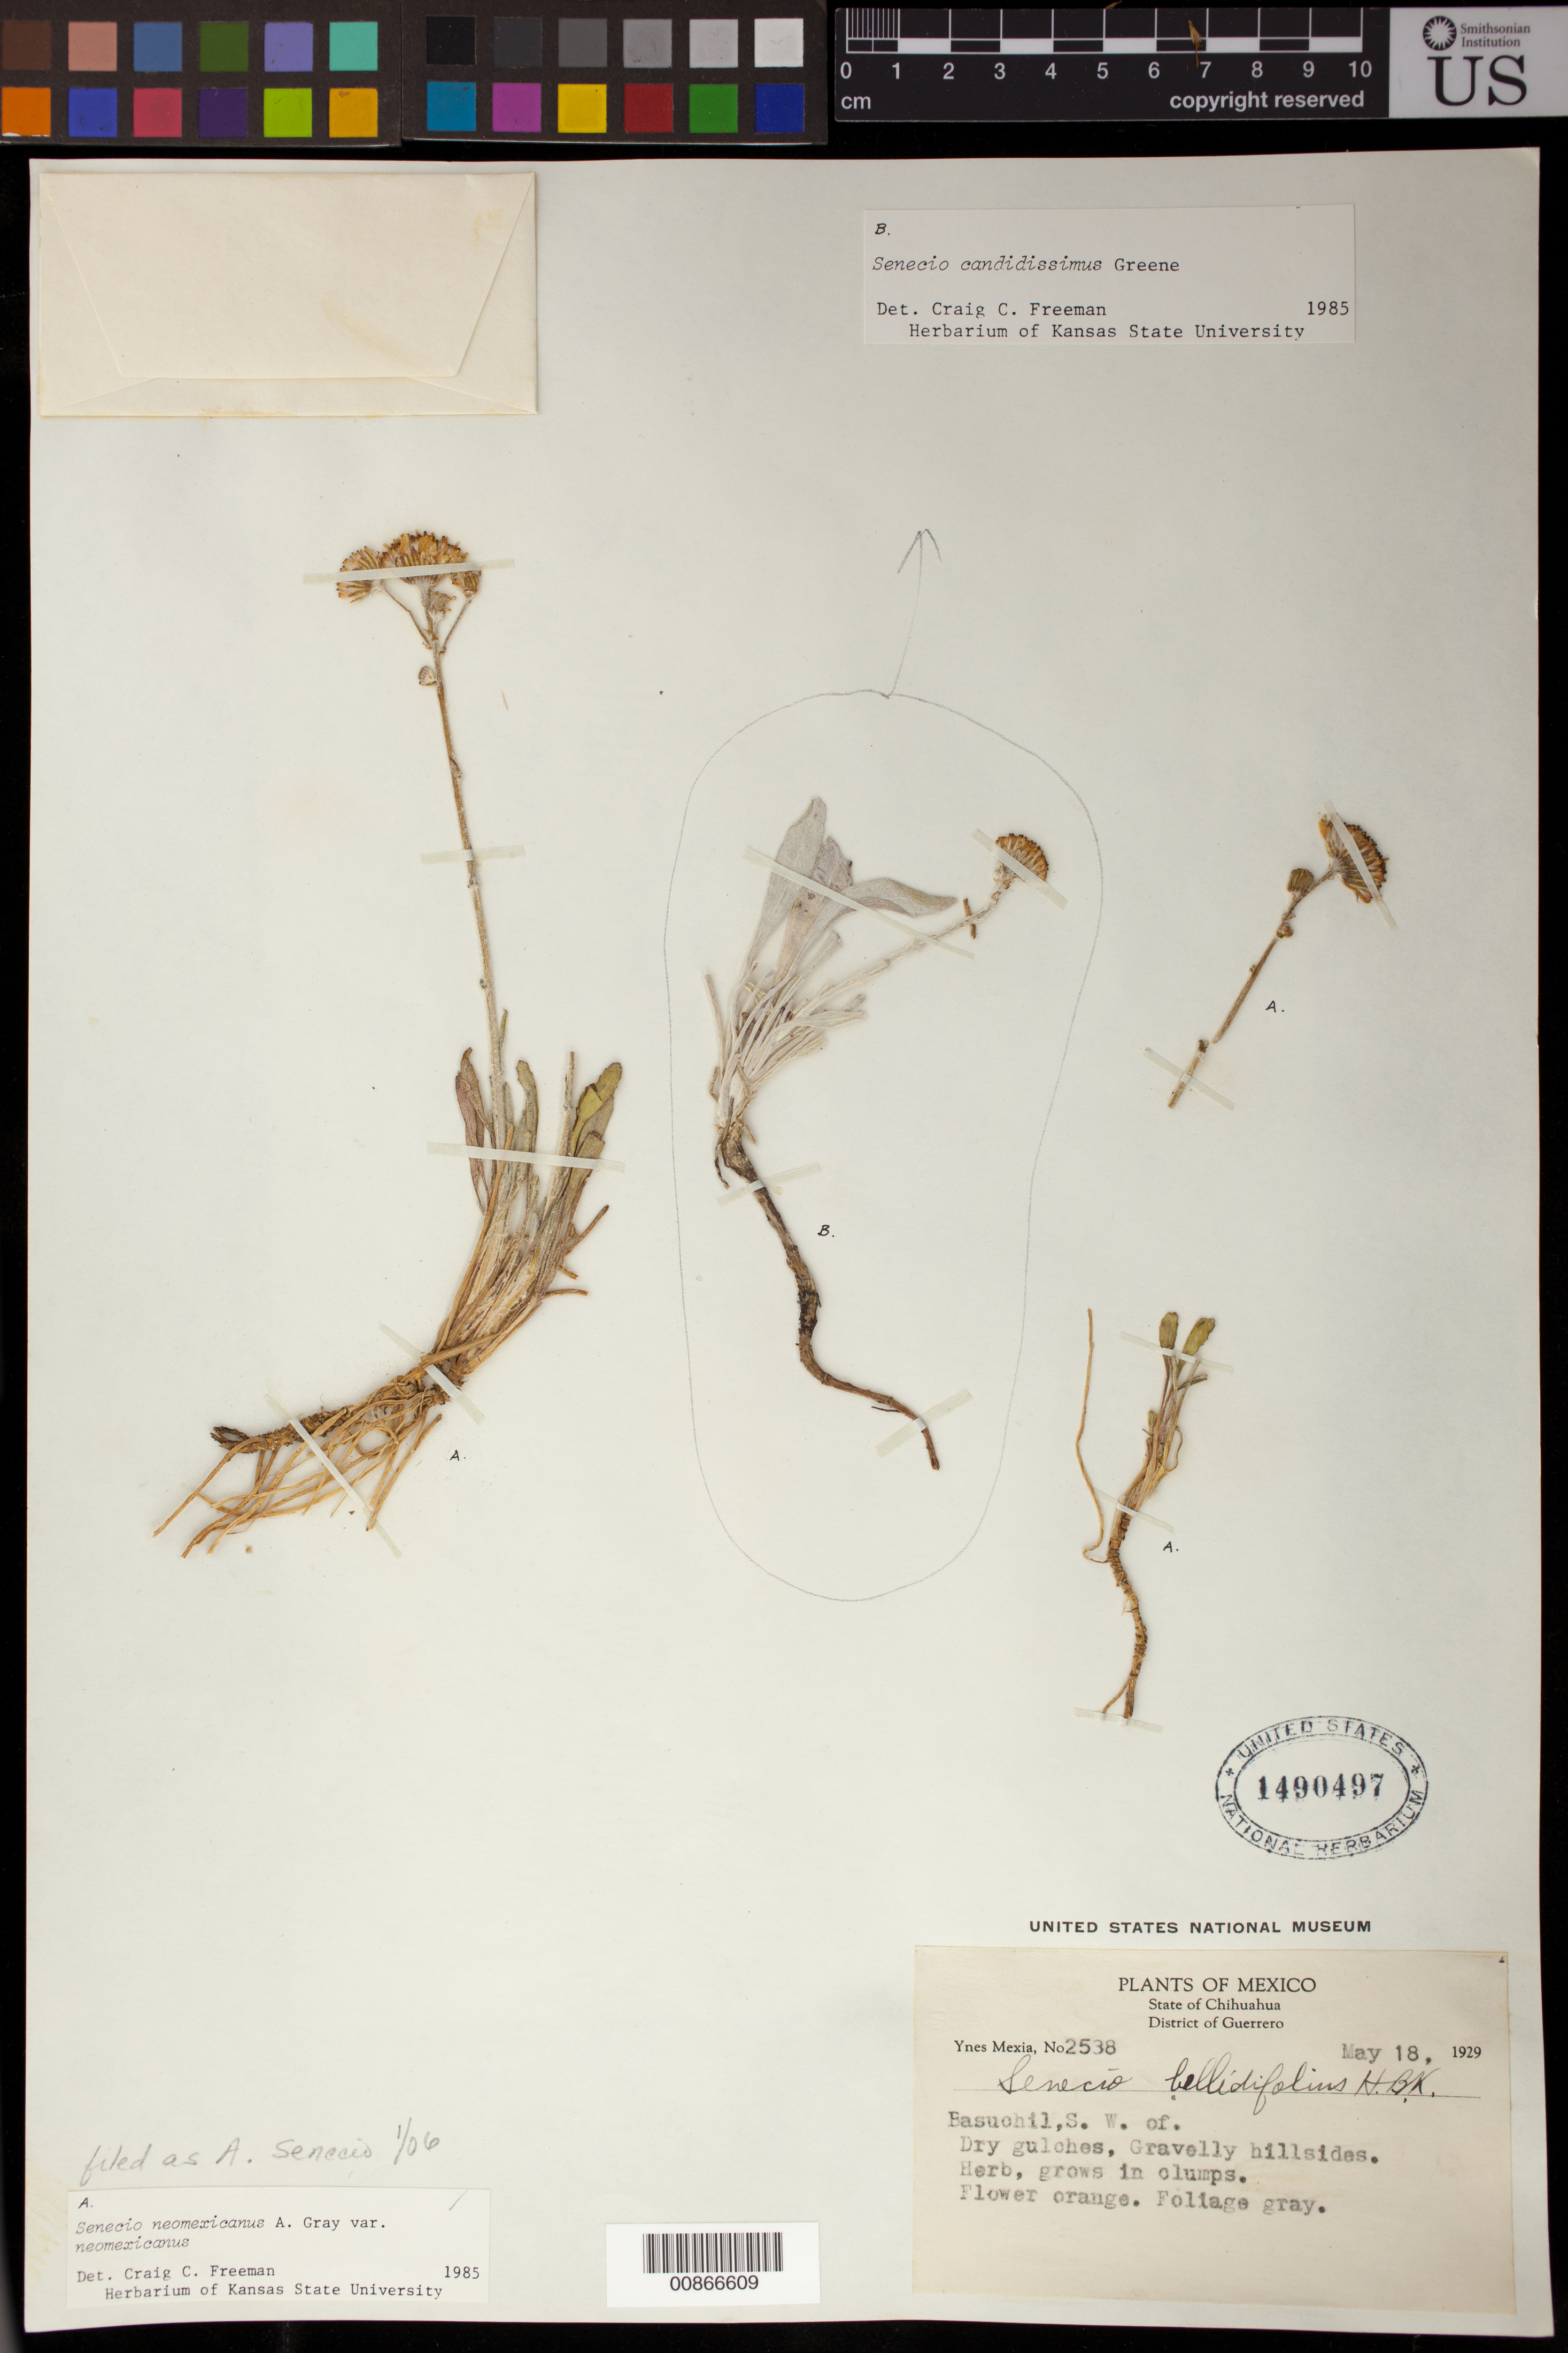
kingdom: Plantae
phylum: Tracheophyta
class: Magnoliopsida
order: Asterales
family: Asteraceae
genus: Packera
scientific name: Packera neomexicana var. neomexicana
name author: (A. Gray) W.A. Weber & Á. Löve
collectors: Y. Mexia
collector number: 2538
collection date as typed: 18 May 1929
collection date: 1929-05-18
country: Mexico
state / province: Chihuahua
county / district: Guerrero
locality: Basuchil, SW of.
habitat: Dry gulches, gravelly hillsides.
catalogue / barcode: US 1490497